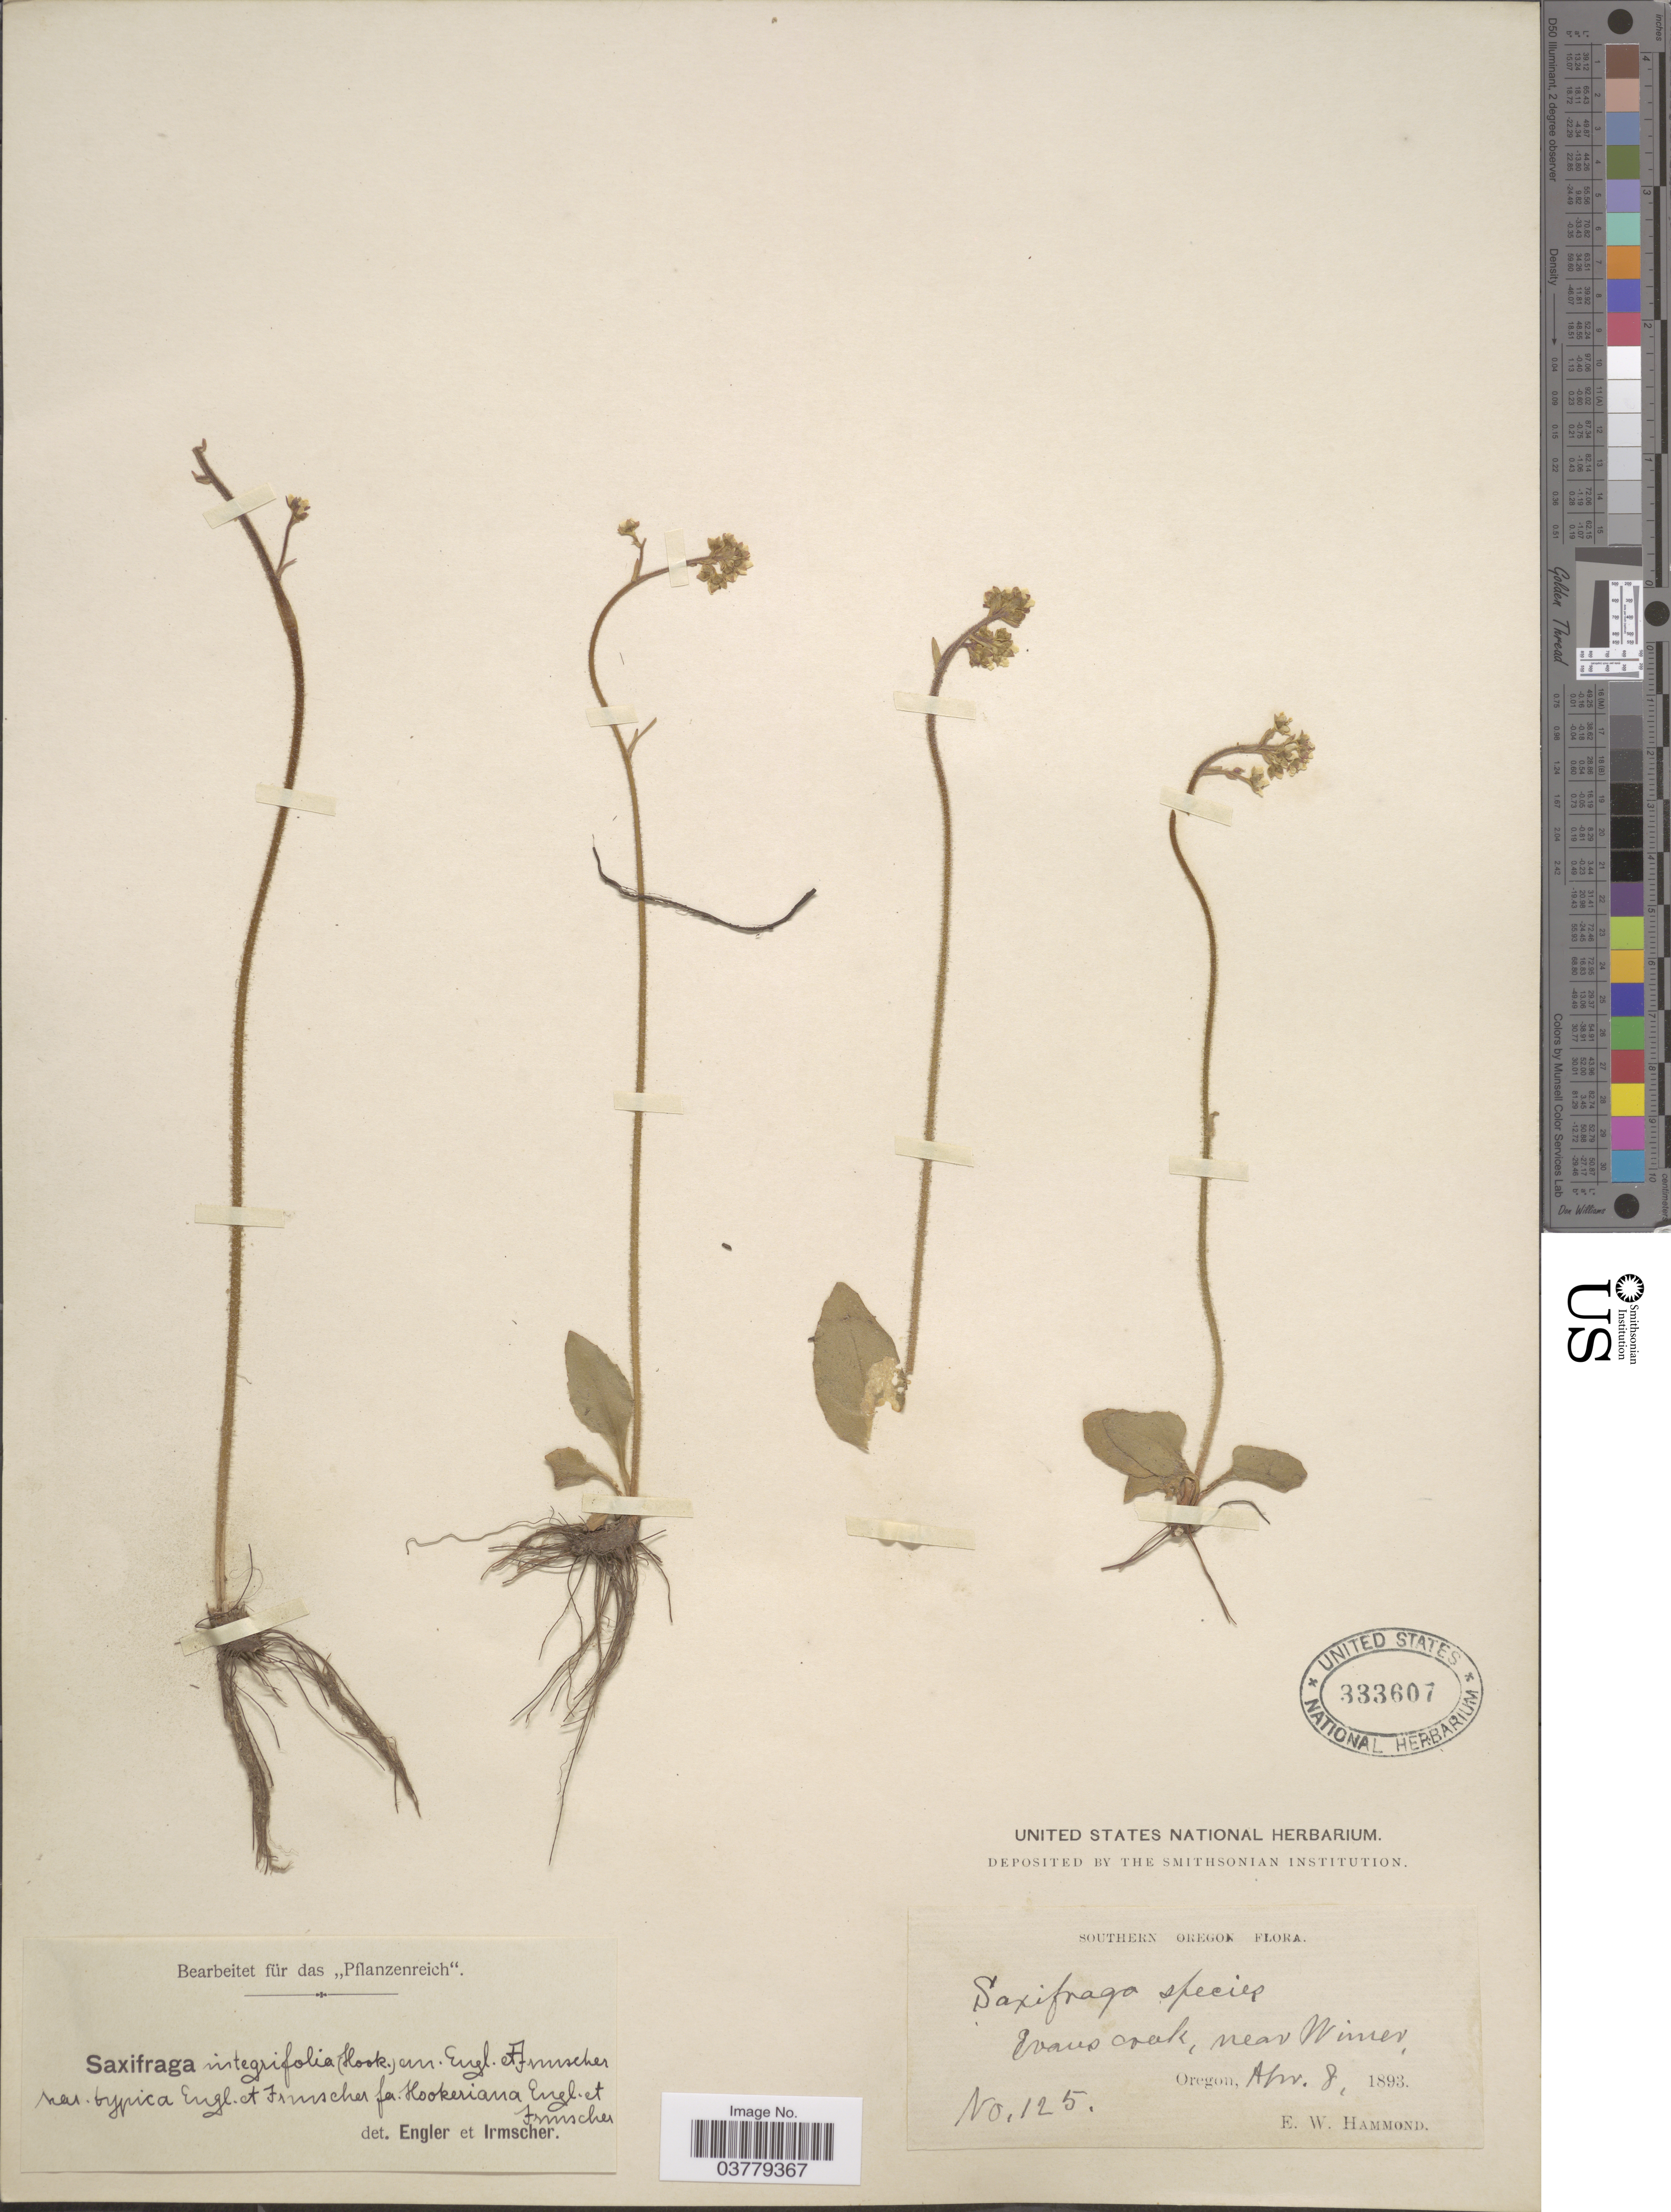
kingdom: Plantae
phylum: Tracheophyta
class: Magnoliopsida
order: Saxifragales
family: Saxifragaceae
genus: Micranthes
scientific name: Micranthes integrifolia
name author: (Hook.) Small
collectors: E. Hammond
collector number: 125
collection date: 1893-04-08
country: United States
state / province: Oregon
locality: Southern Oregon. Evans Creek, near Wimer.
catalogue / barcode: US 333607